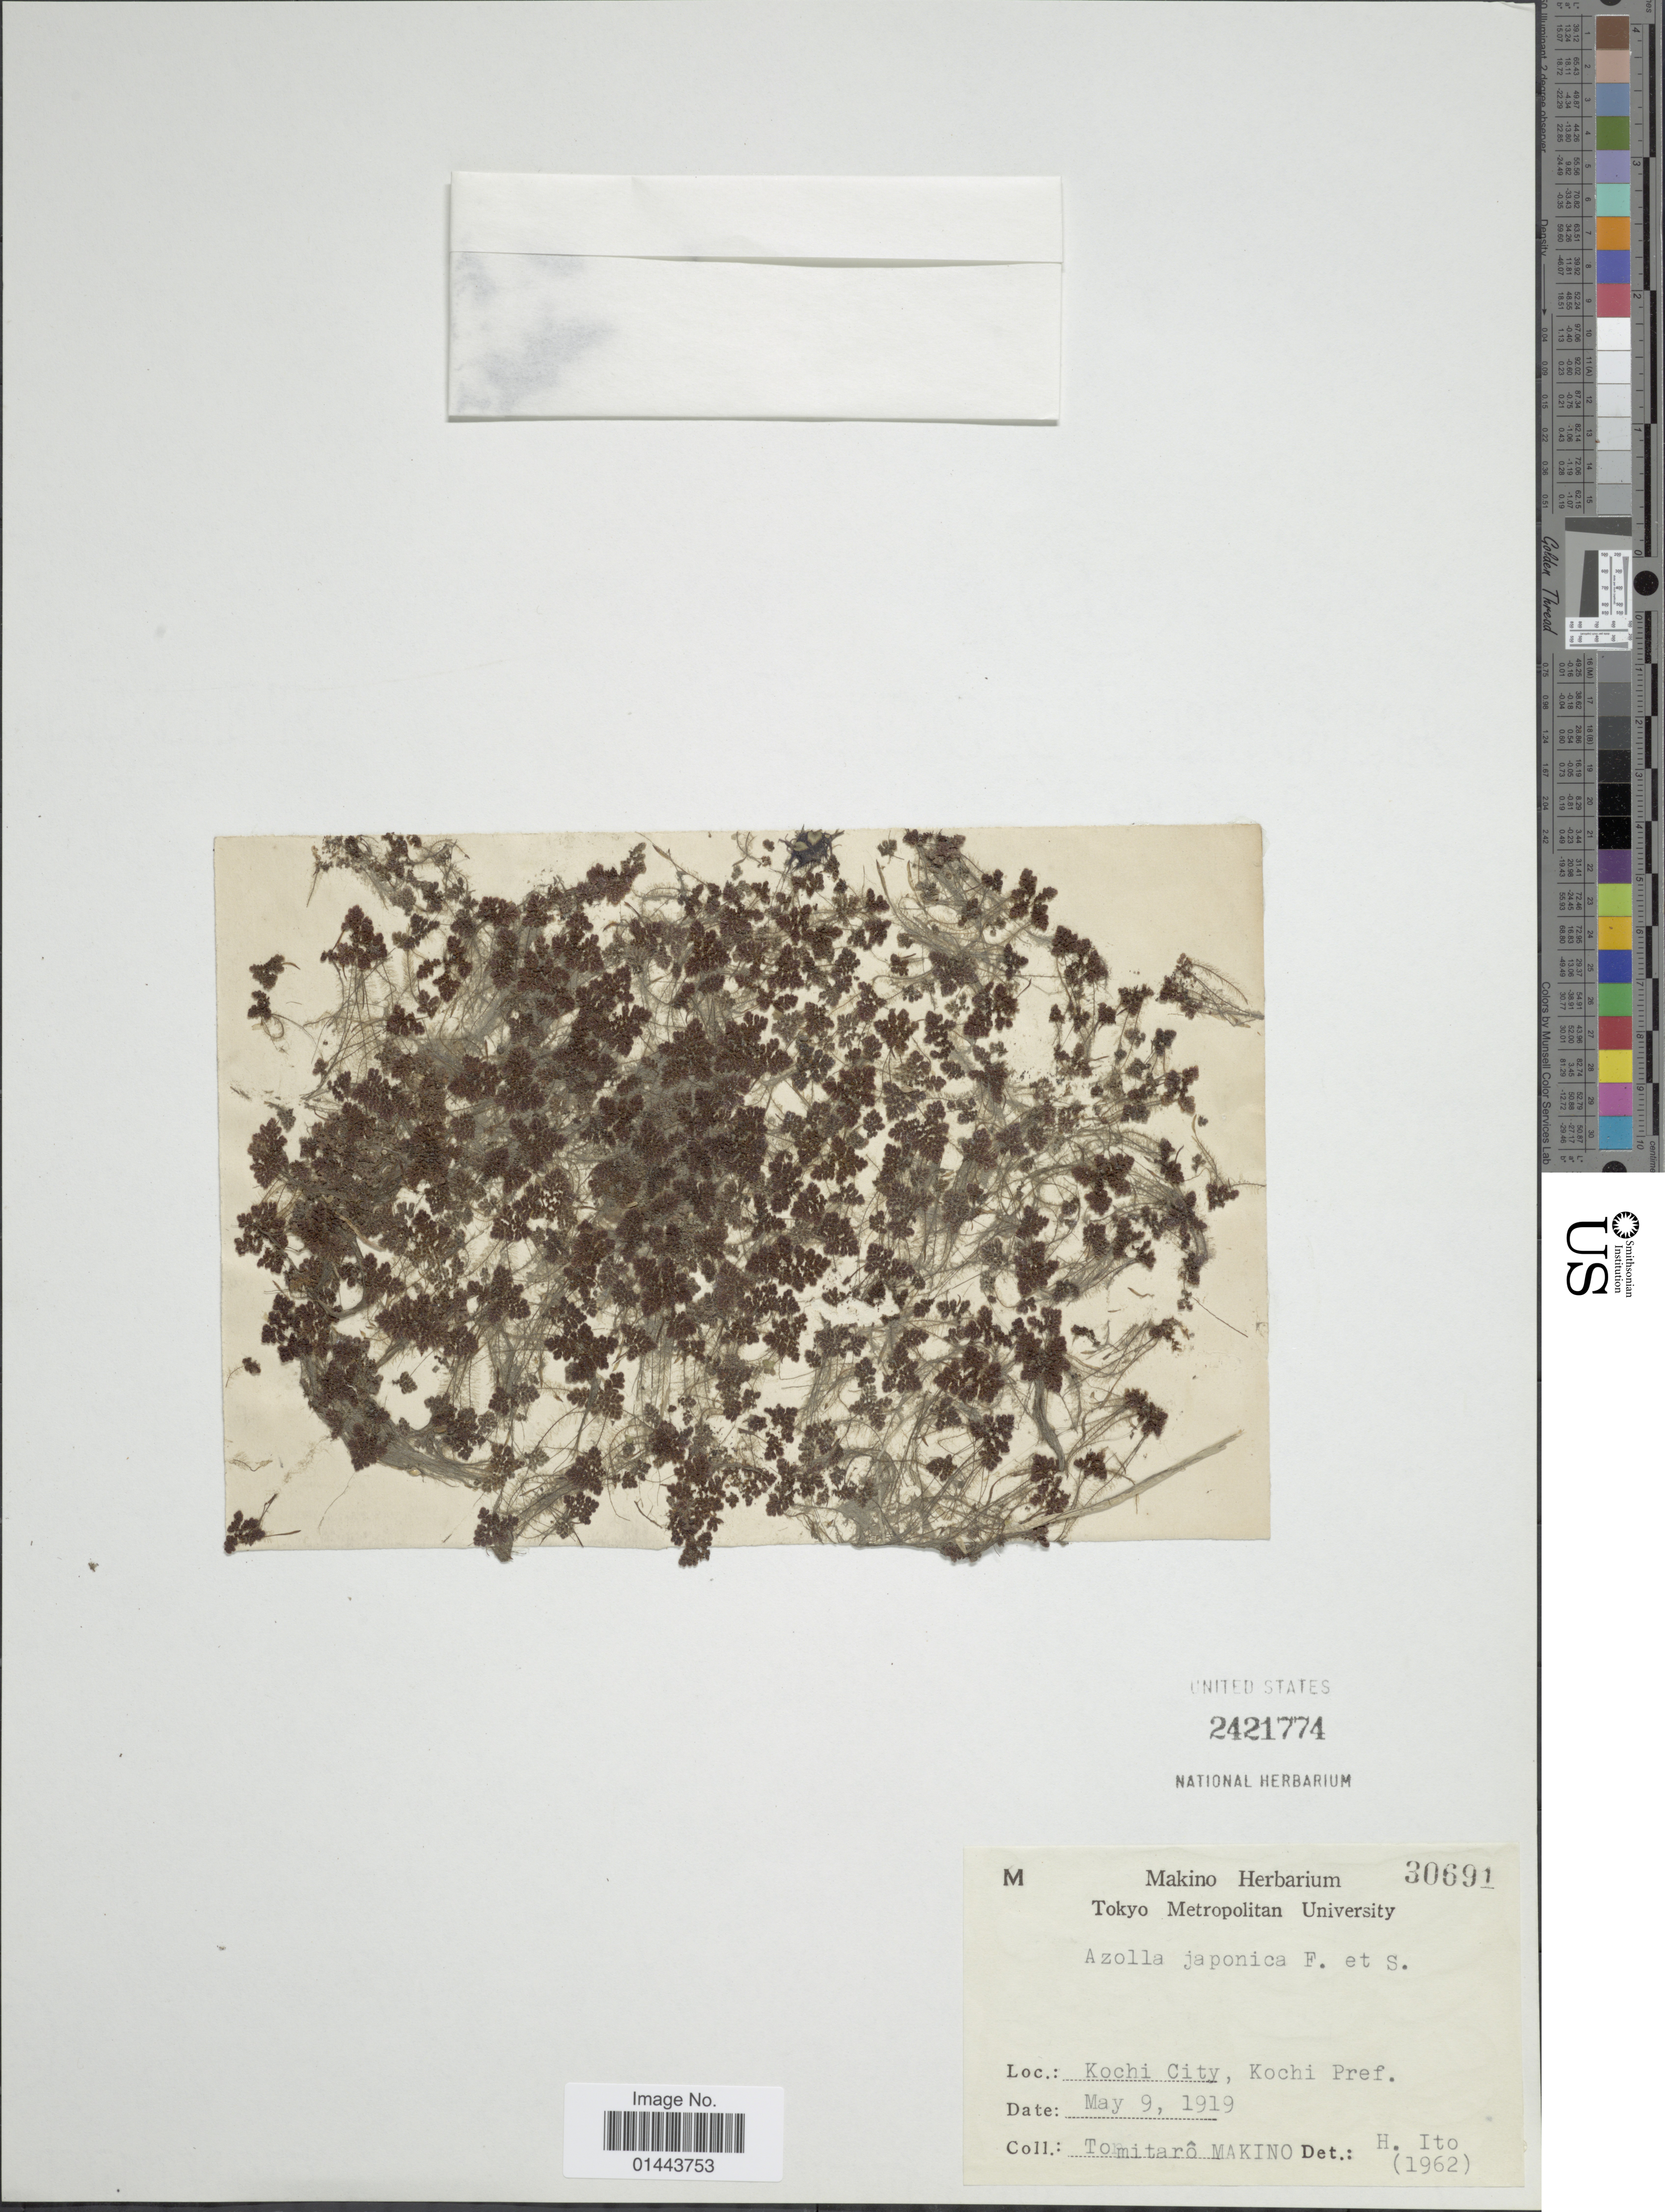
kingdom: Plantae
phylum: Tracheophyta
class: Polypodiopsida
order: Salviniales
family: Salviniaceae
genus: Azolla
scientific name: Azolla japonica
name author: Nakai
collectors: T. Makino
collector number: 30691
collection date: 1919-05-09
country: Japan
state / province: Koti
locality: Kochi City, Kochi Pref.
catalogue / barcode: US 2421774